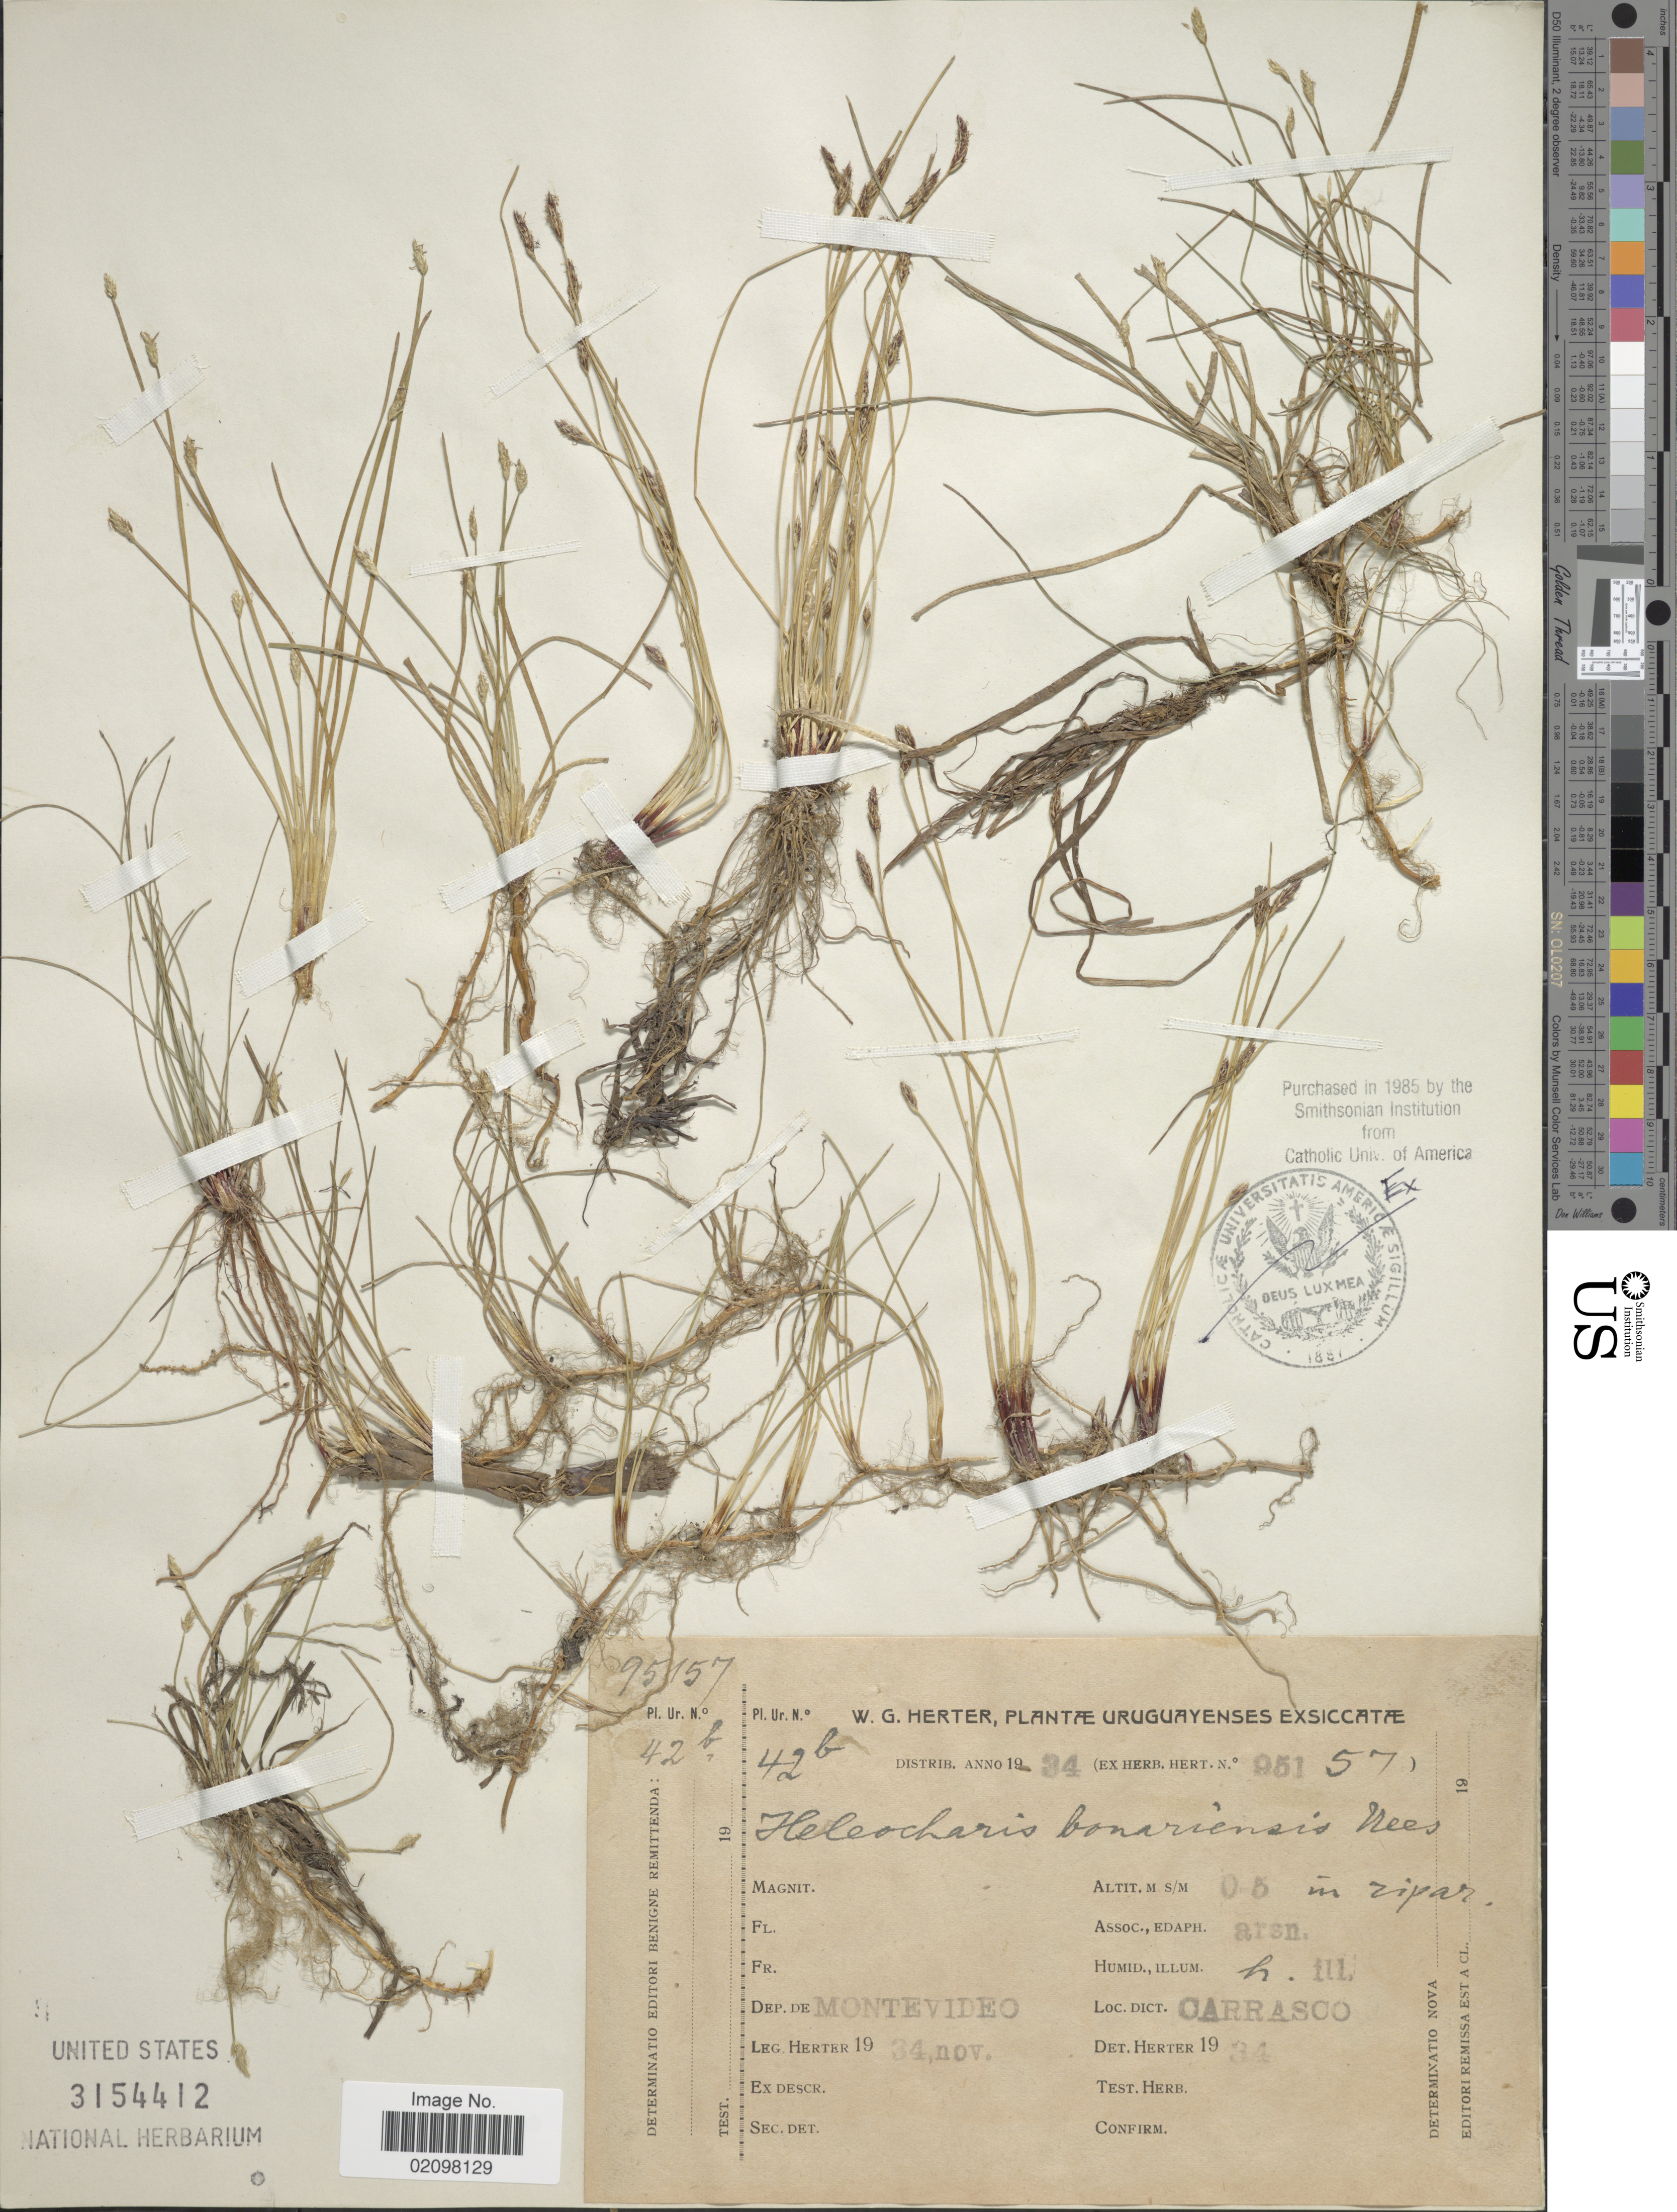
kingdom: Plantae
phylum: Tracheophyta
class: Liliopsida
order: Poales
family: Cyperaceae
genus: Eleocharis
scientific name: Eleocharis bonariensis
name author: Nees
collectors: W. G. Herter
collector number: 95157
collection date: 1934-11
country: Uruguay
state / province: Montevideo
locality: Dict. Carrasco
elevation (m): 0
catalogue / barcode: US 3154412